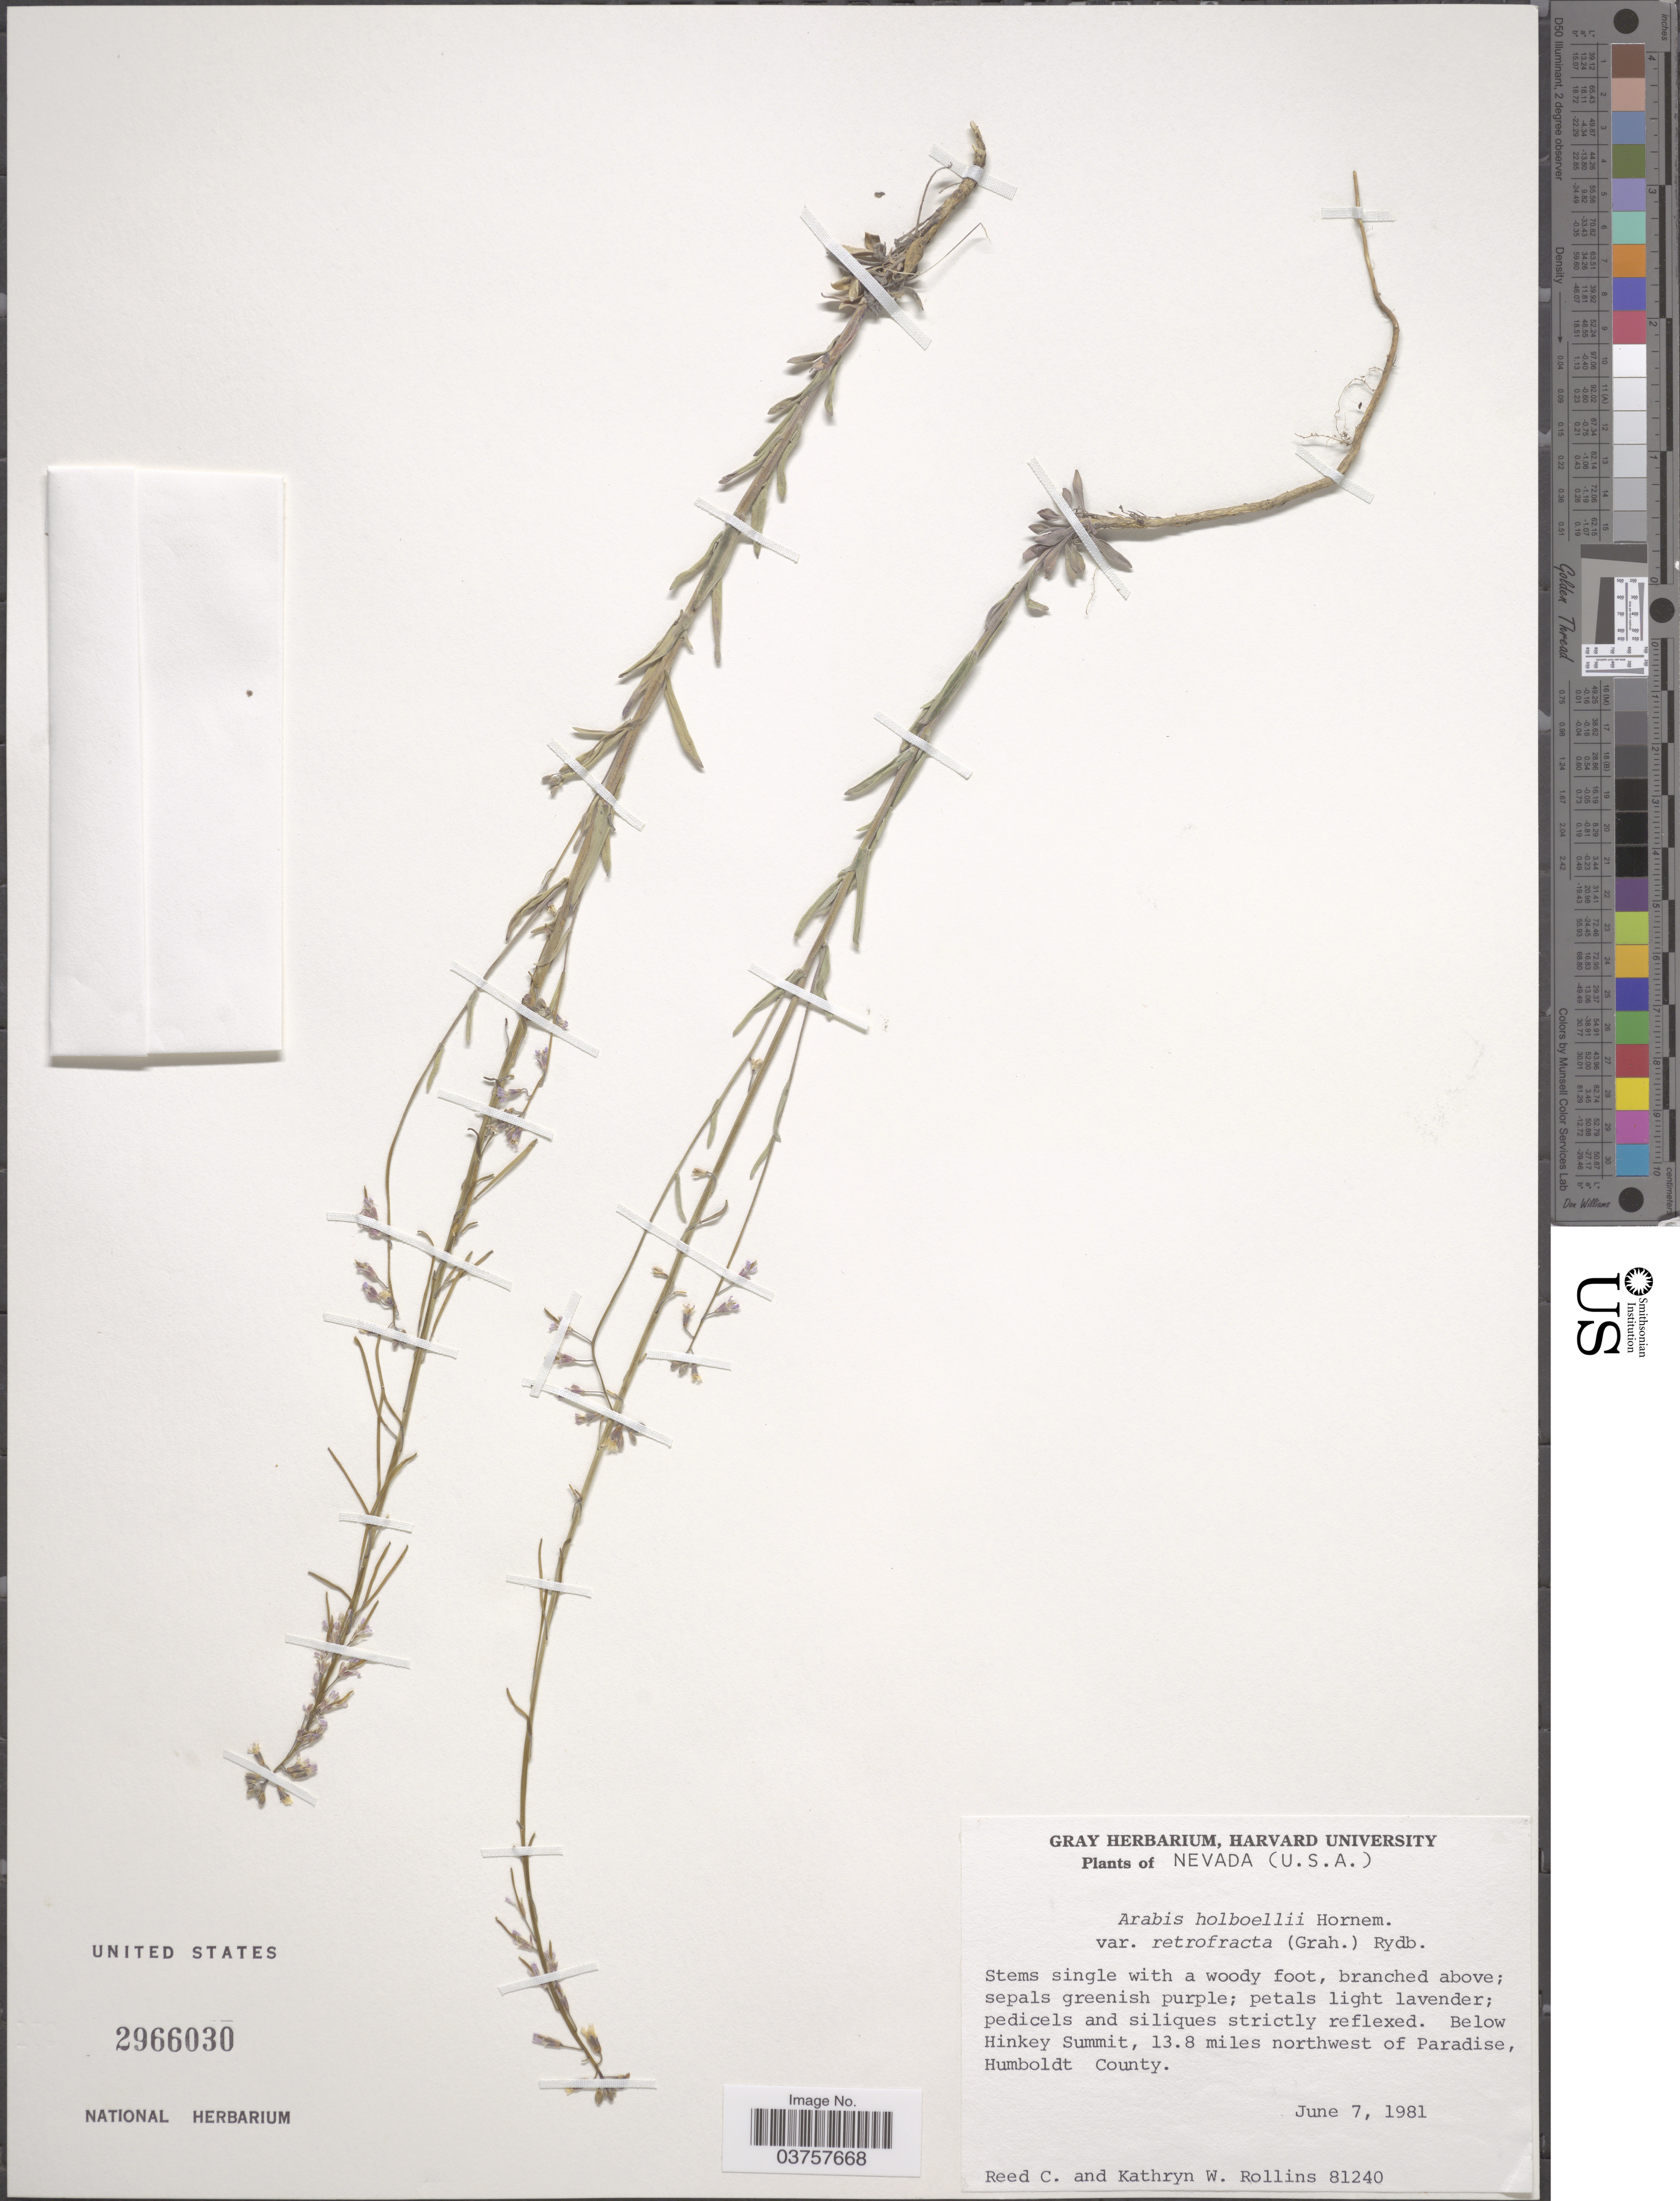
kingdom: Plantae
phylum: Tracheophyta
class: Magnoliopsida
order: Brassicales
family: Brassicaceae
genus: Arabis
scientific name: Arabis holboellii var. retrofracta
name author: Rydb.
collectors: R. C. Rollins & K. W. Rollins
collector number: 81240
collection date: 1981-06-07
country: United States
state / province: Nevada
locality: Below Hinkey Summit, 13.8 miles northwest of Paradise, Humboldt County.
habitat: below summit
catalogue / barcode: US 2966030